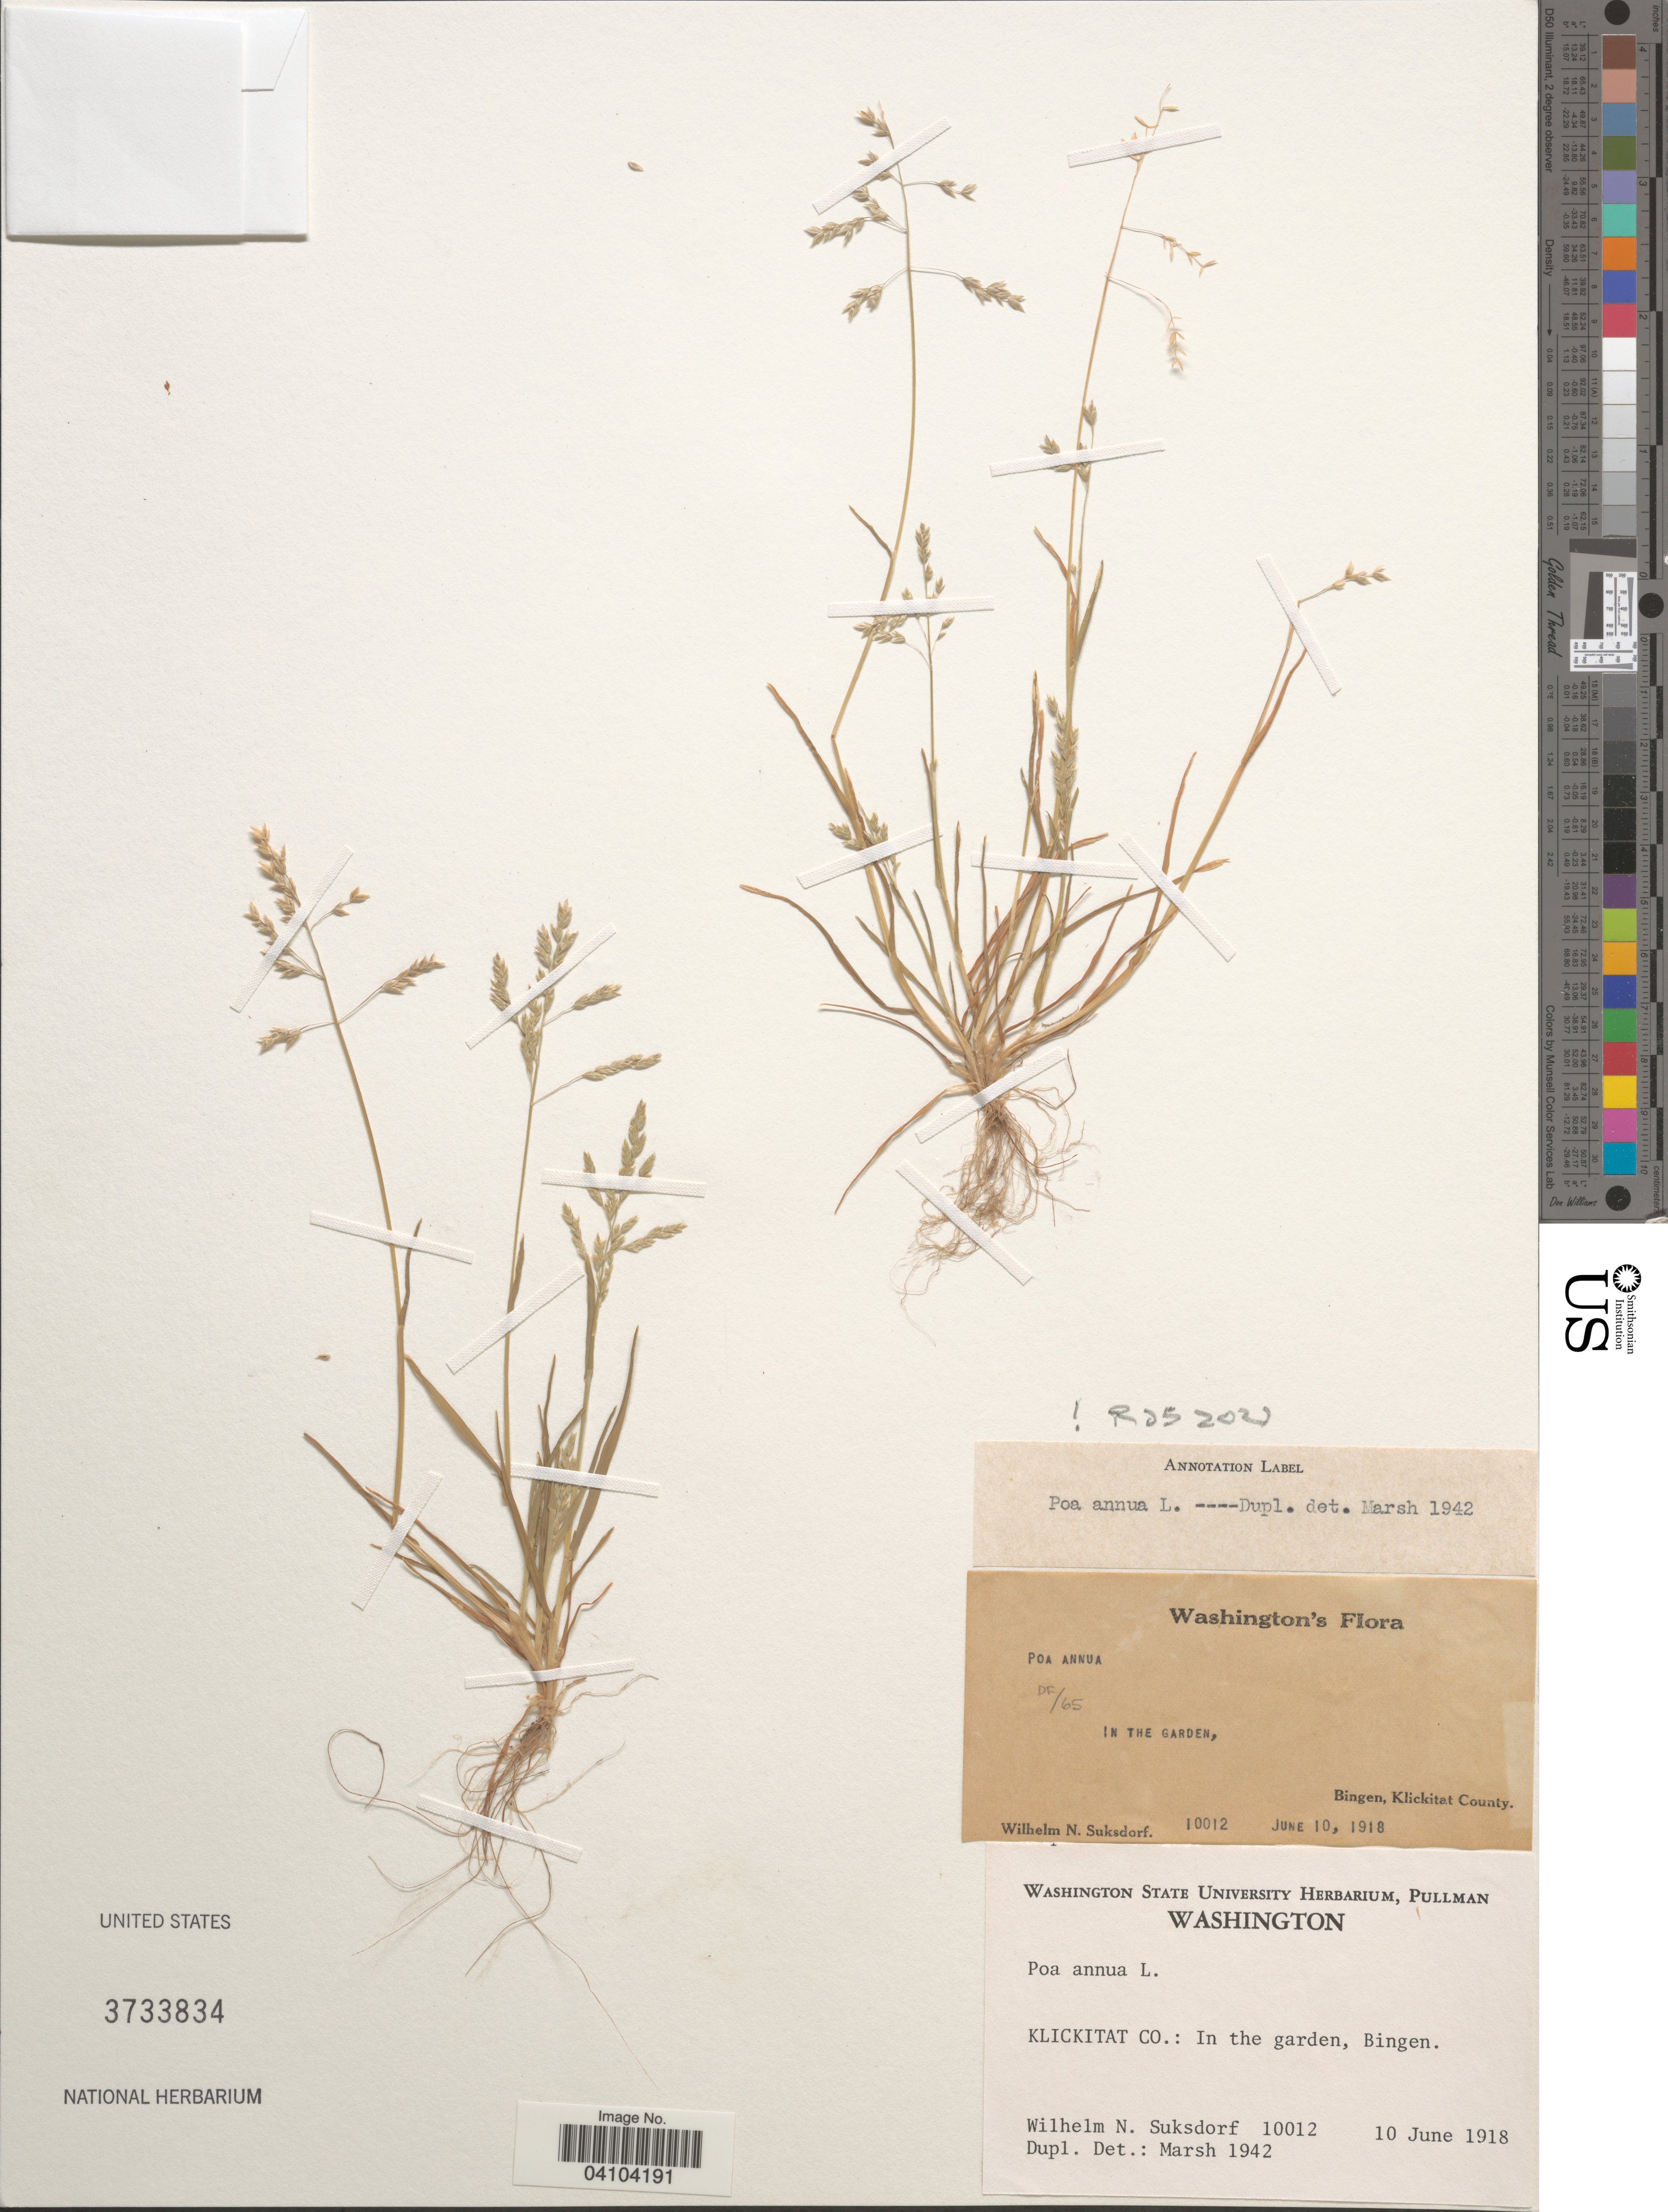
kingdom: Plantae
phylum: Tracheophyta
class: Liliopsida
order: Poales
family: Poaceae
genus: Poa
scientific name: Poa annua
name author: L.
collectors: W. N. Suksdorf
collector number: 10012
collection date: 1918-06-10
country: United States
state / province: Washington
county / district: Klickitat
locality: Klickitat Co.: In the garden, Bingen.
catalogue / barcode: US 3733834